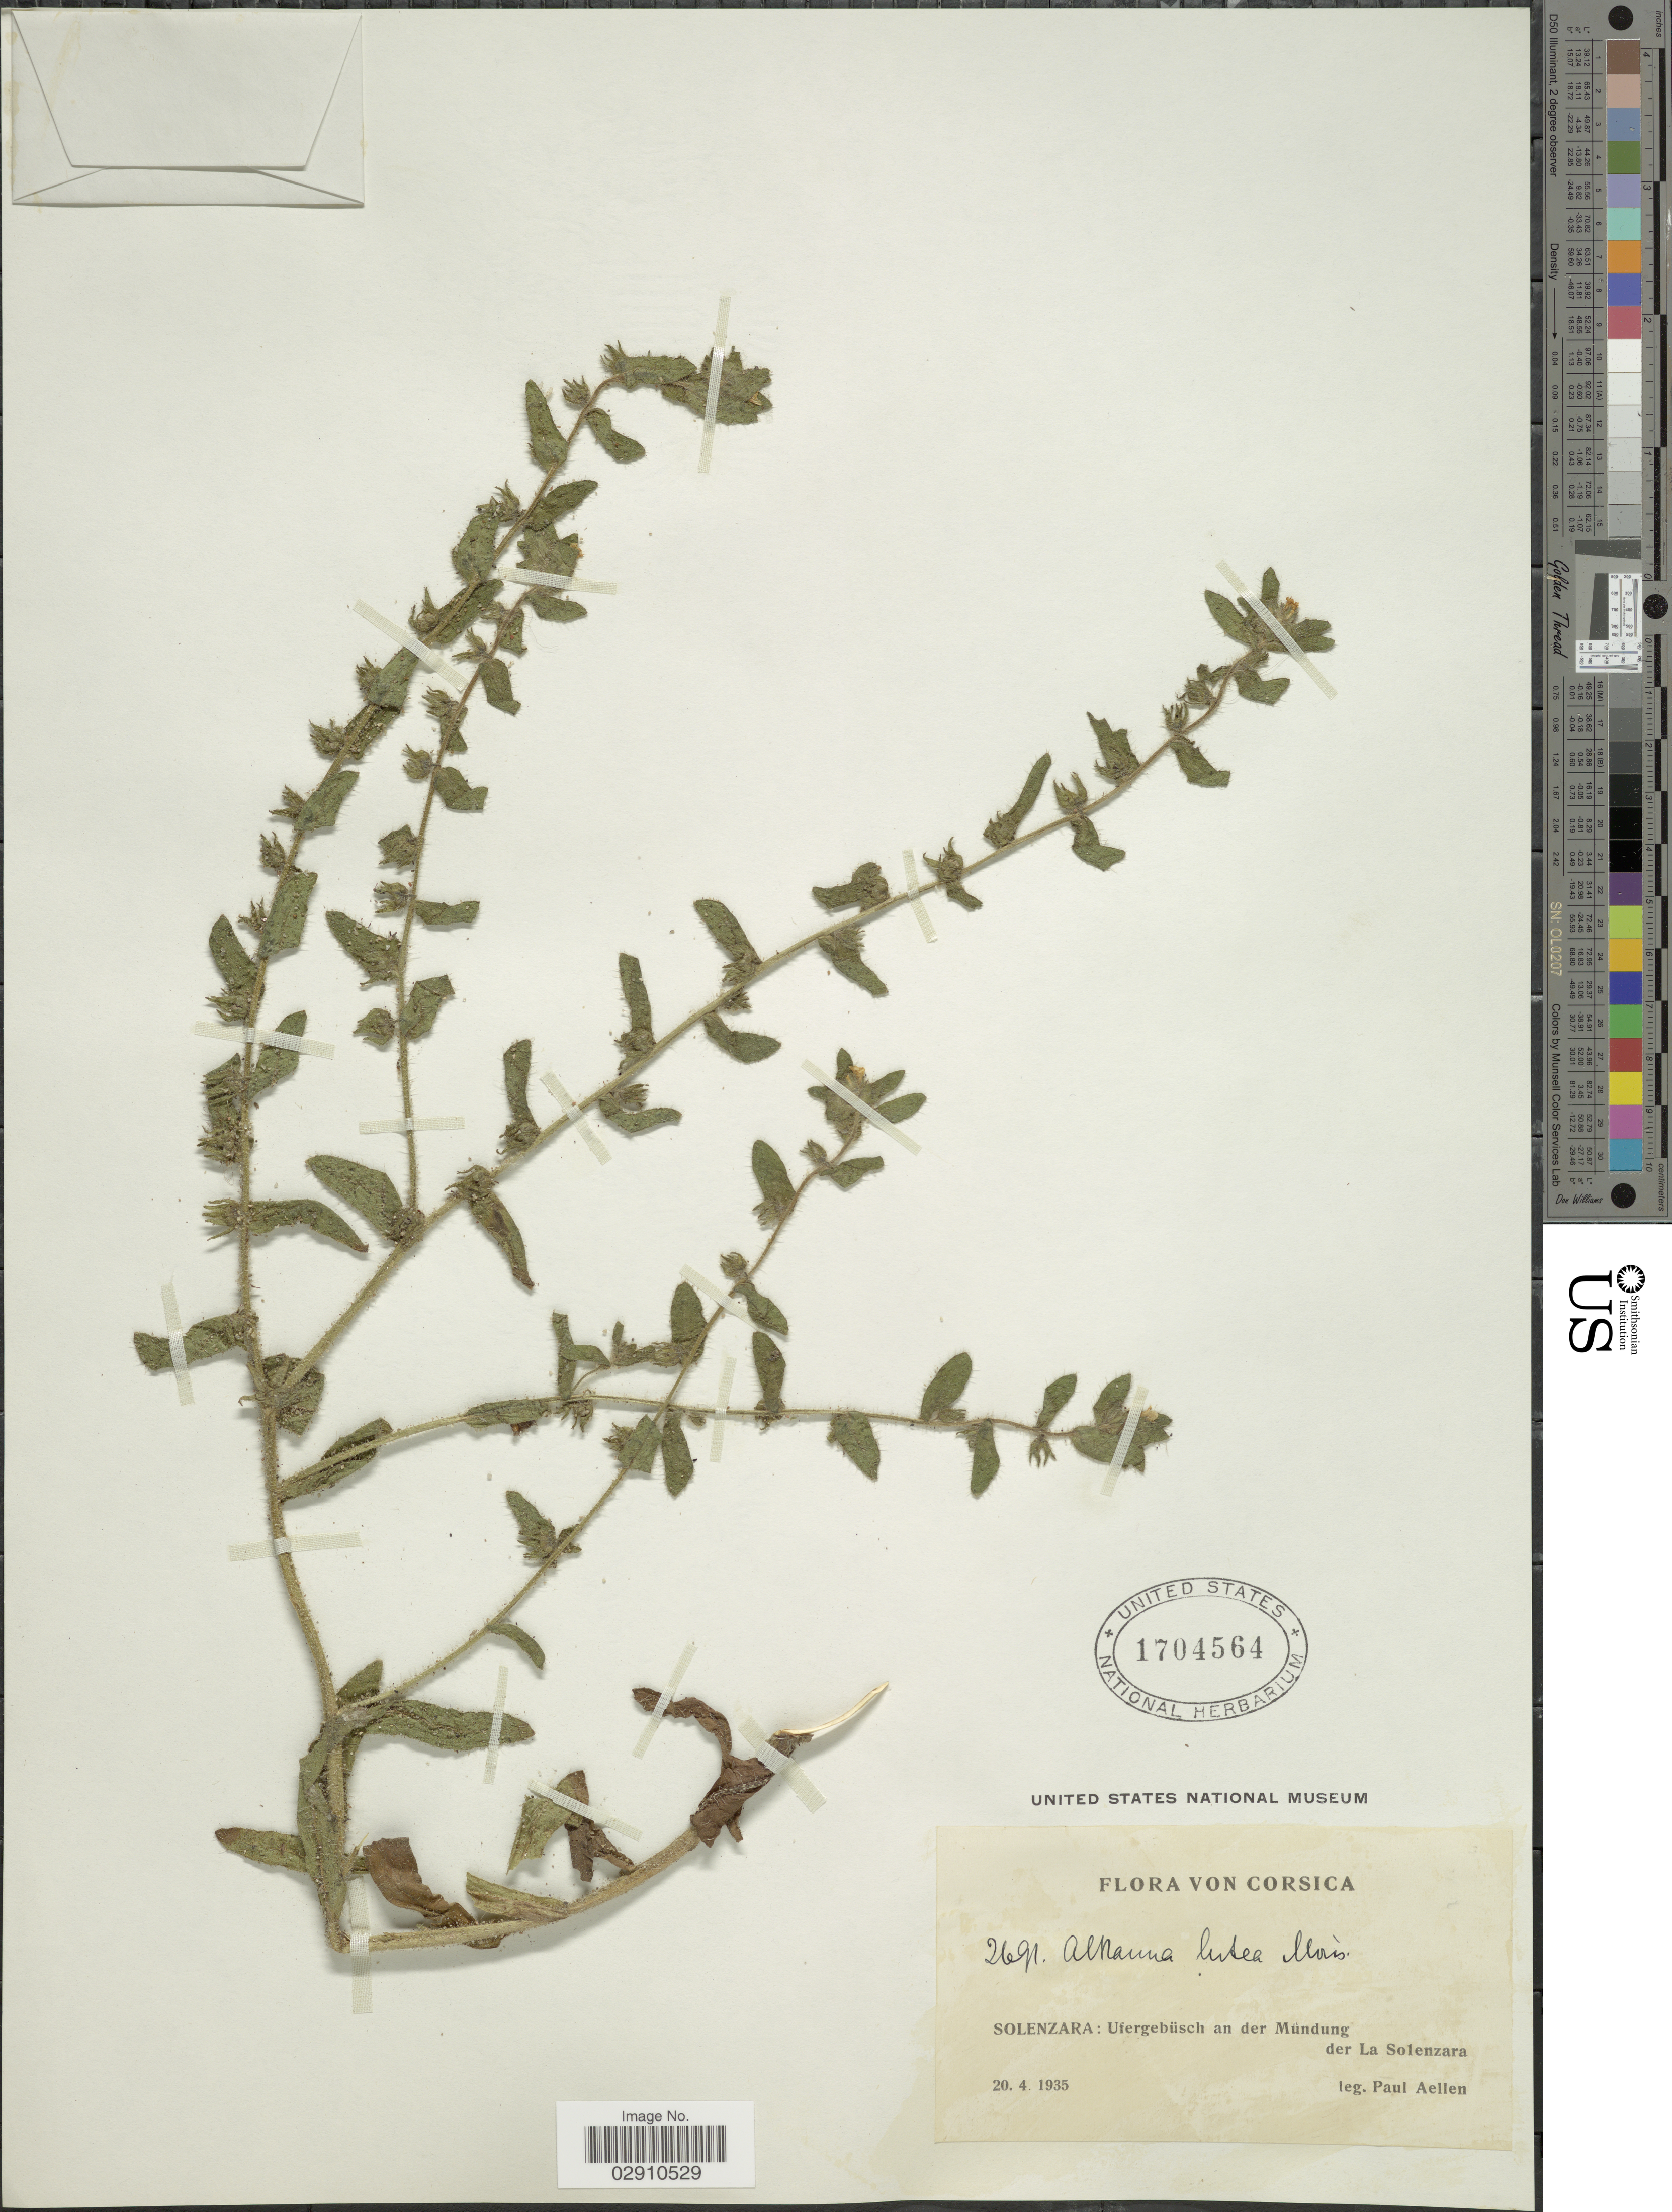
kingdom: Plantae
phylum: Tracheophyta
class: Magnoliopsida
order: Boraginales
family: Boraginaceae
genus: Alkanna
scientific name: Alkanna lutea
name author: A. DC.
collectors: P. Aellen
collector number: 2691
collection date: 1935-04-20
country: France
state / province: Corsica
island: Corse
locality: Corsica. Solenzara: Ufergebüsch an der Mündung der La Solenzara.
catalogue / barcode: US 1704564